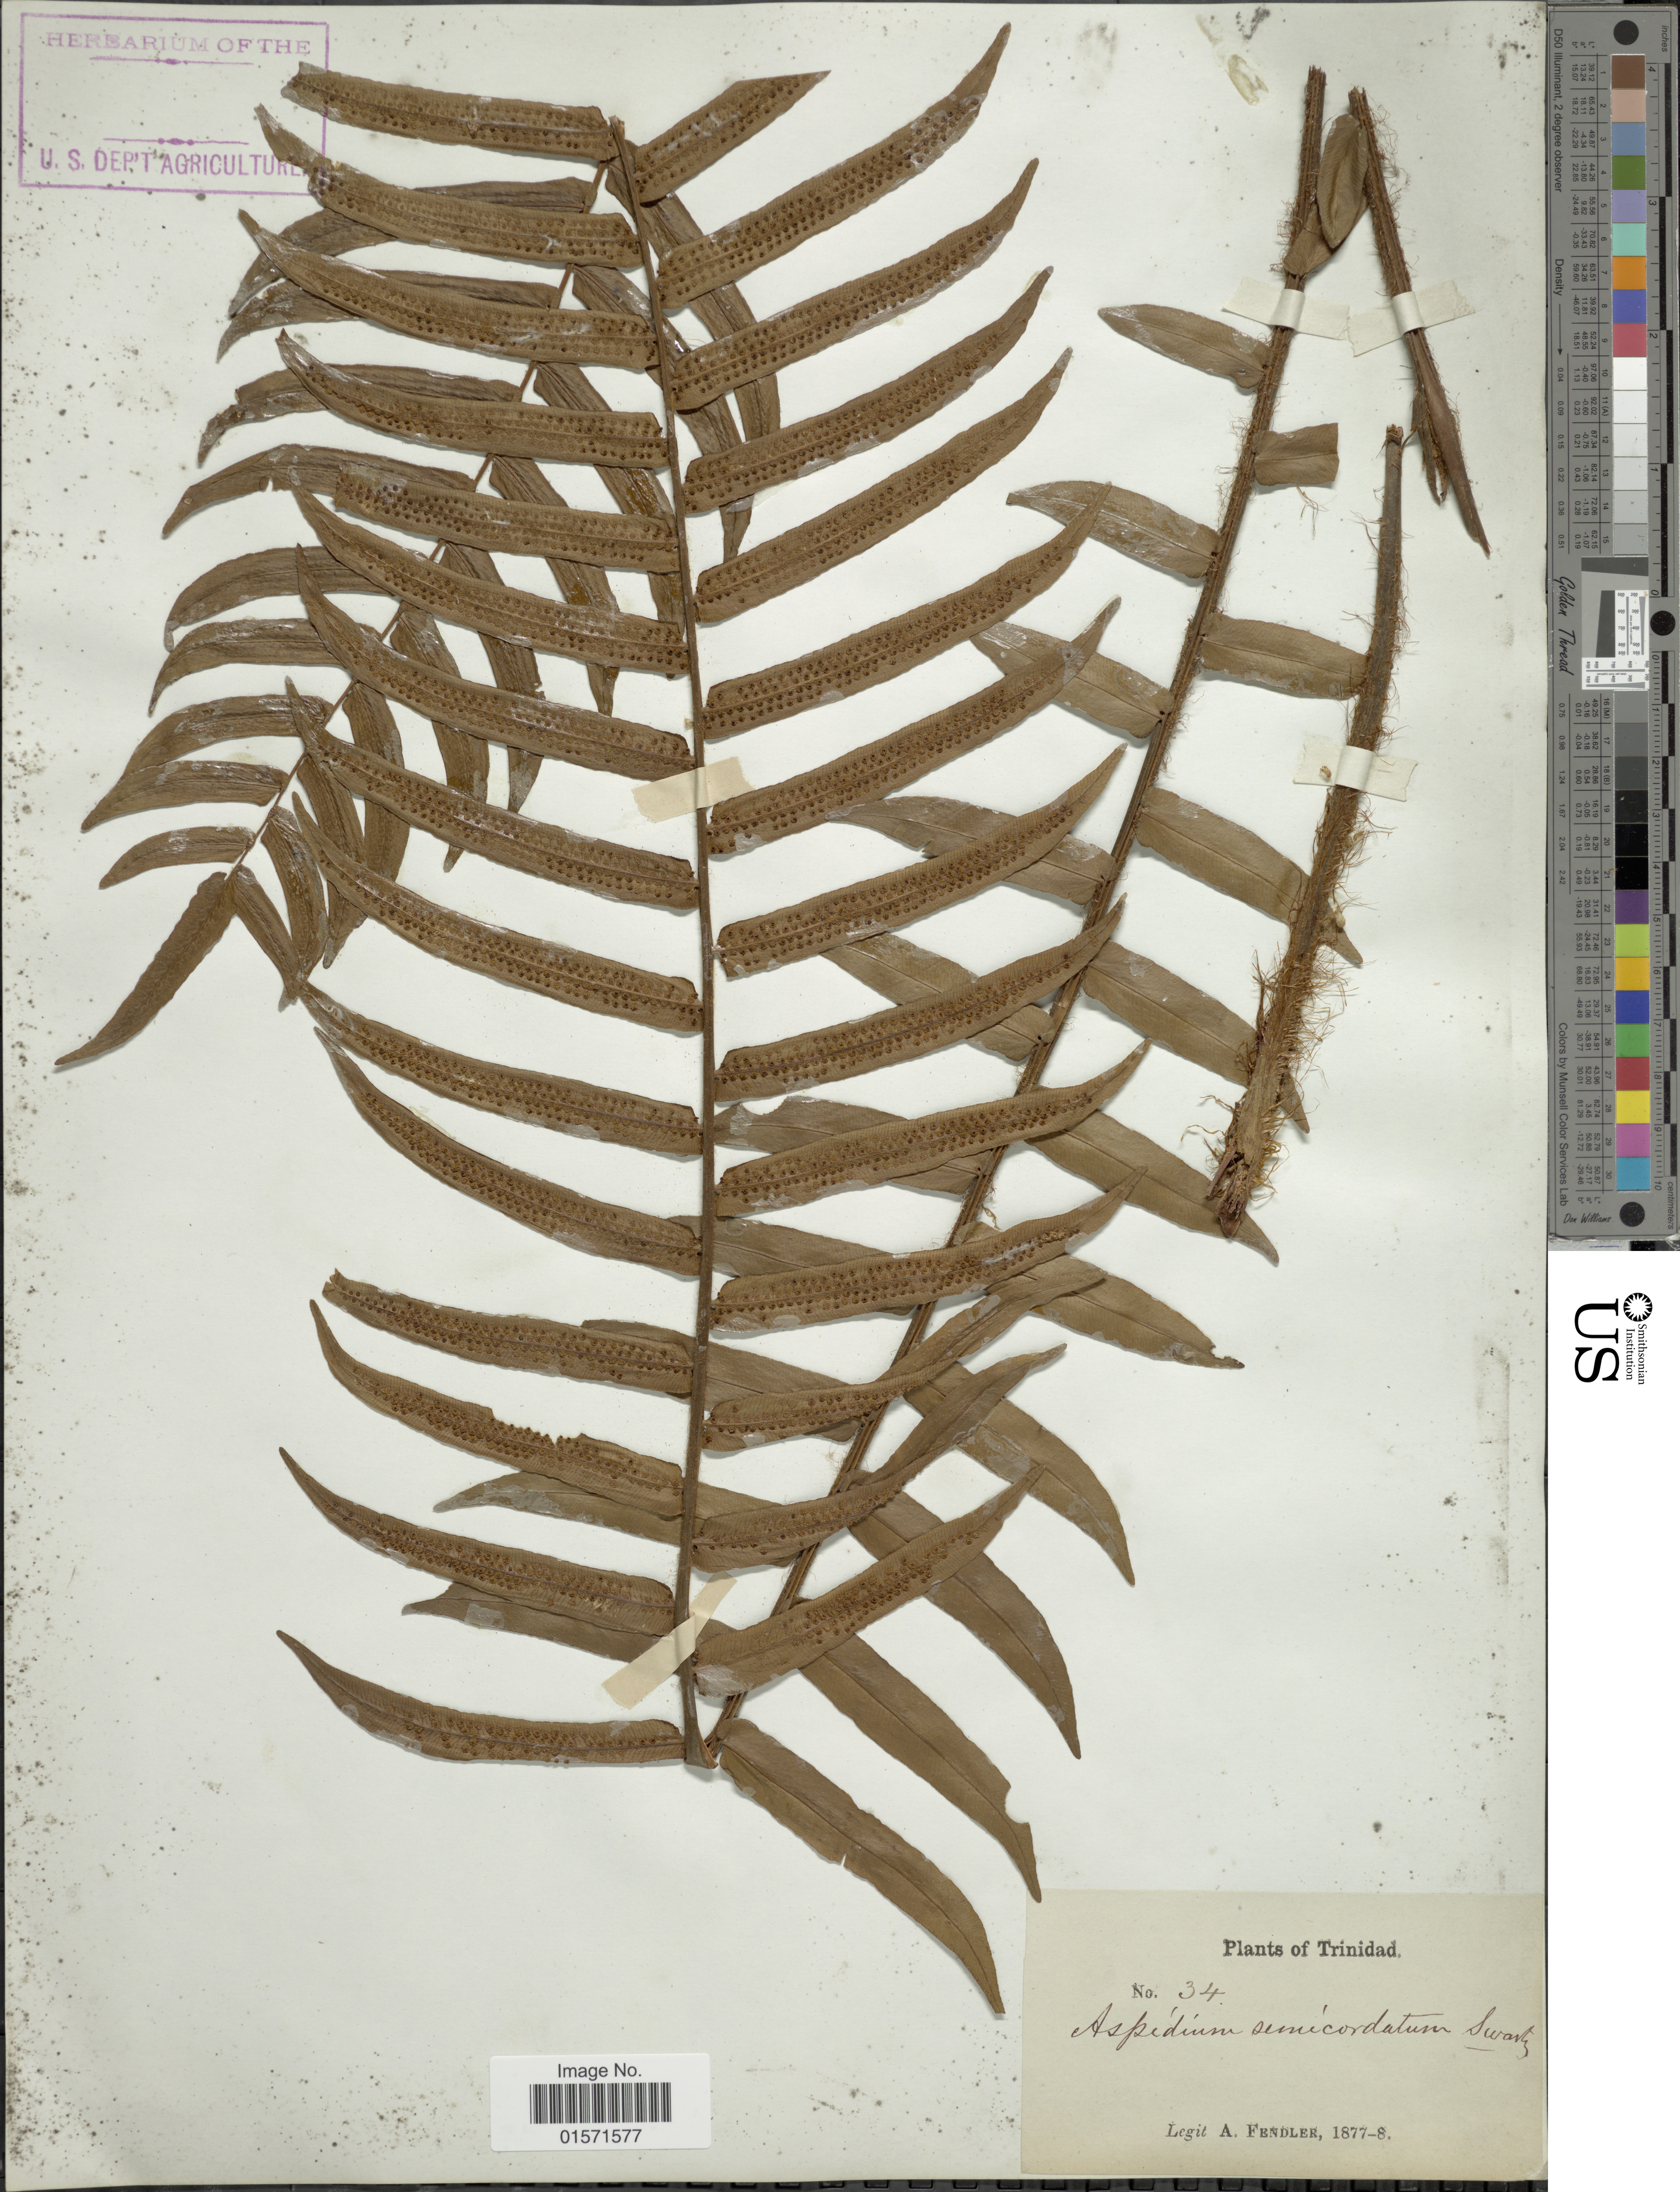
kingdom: Plantae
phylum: Tracheophyta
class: Polypodiopsida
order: Polypodiales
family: Lomariopsidaceae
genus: Cyclopeltis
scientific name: Cyclopeltis semicordata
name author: (Sw.) J. Sm.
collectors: A. Fendler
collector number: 34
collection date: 1877/1878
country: Trinidad and Tobago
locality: Trinidad